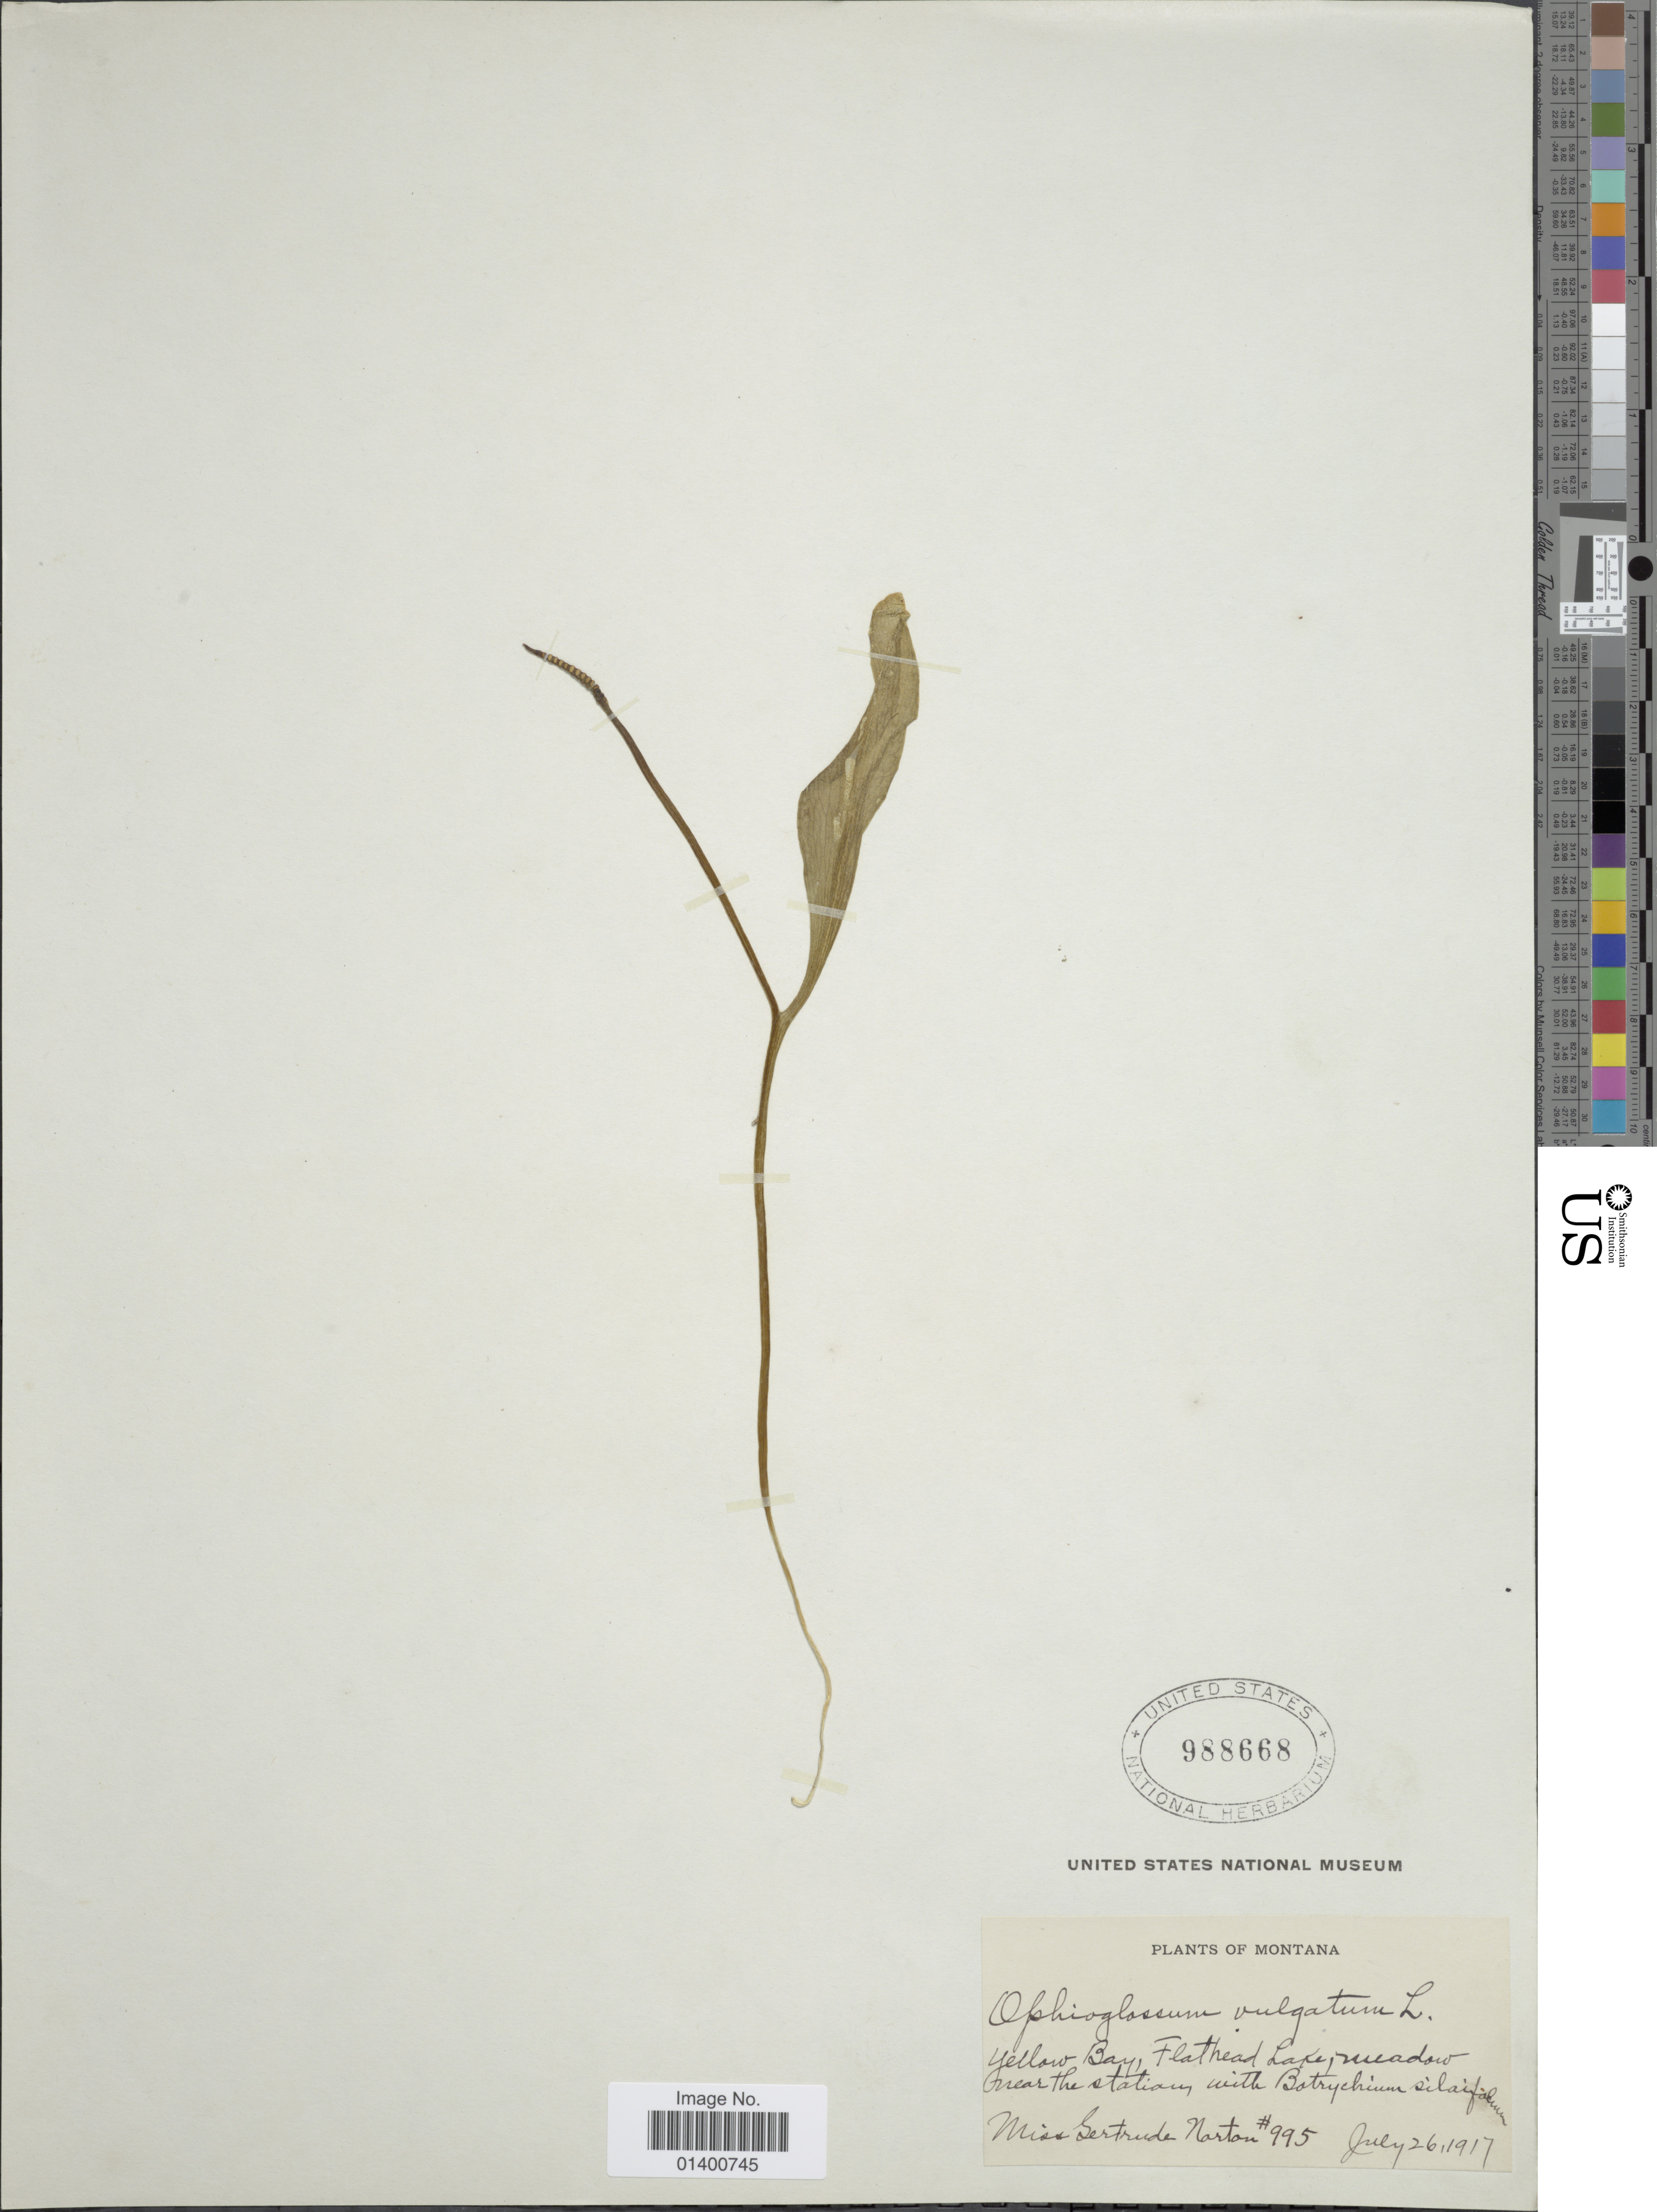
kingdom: Plantae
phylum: Tracheophyta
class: Polypodiopsida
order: Ophioglossales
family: Ophioglossaceae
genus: Ophioglossum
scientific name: Ophioglossum vulgatum var. pseudopodum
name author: (S.F. Blake) Farw.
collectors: G. Norton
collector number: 995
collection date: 1917-07-26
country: United States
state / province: Montana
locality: Yellow Bay, Flathead Lake, meadow near the station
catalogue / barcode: US 988668